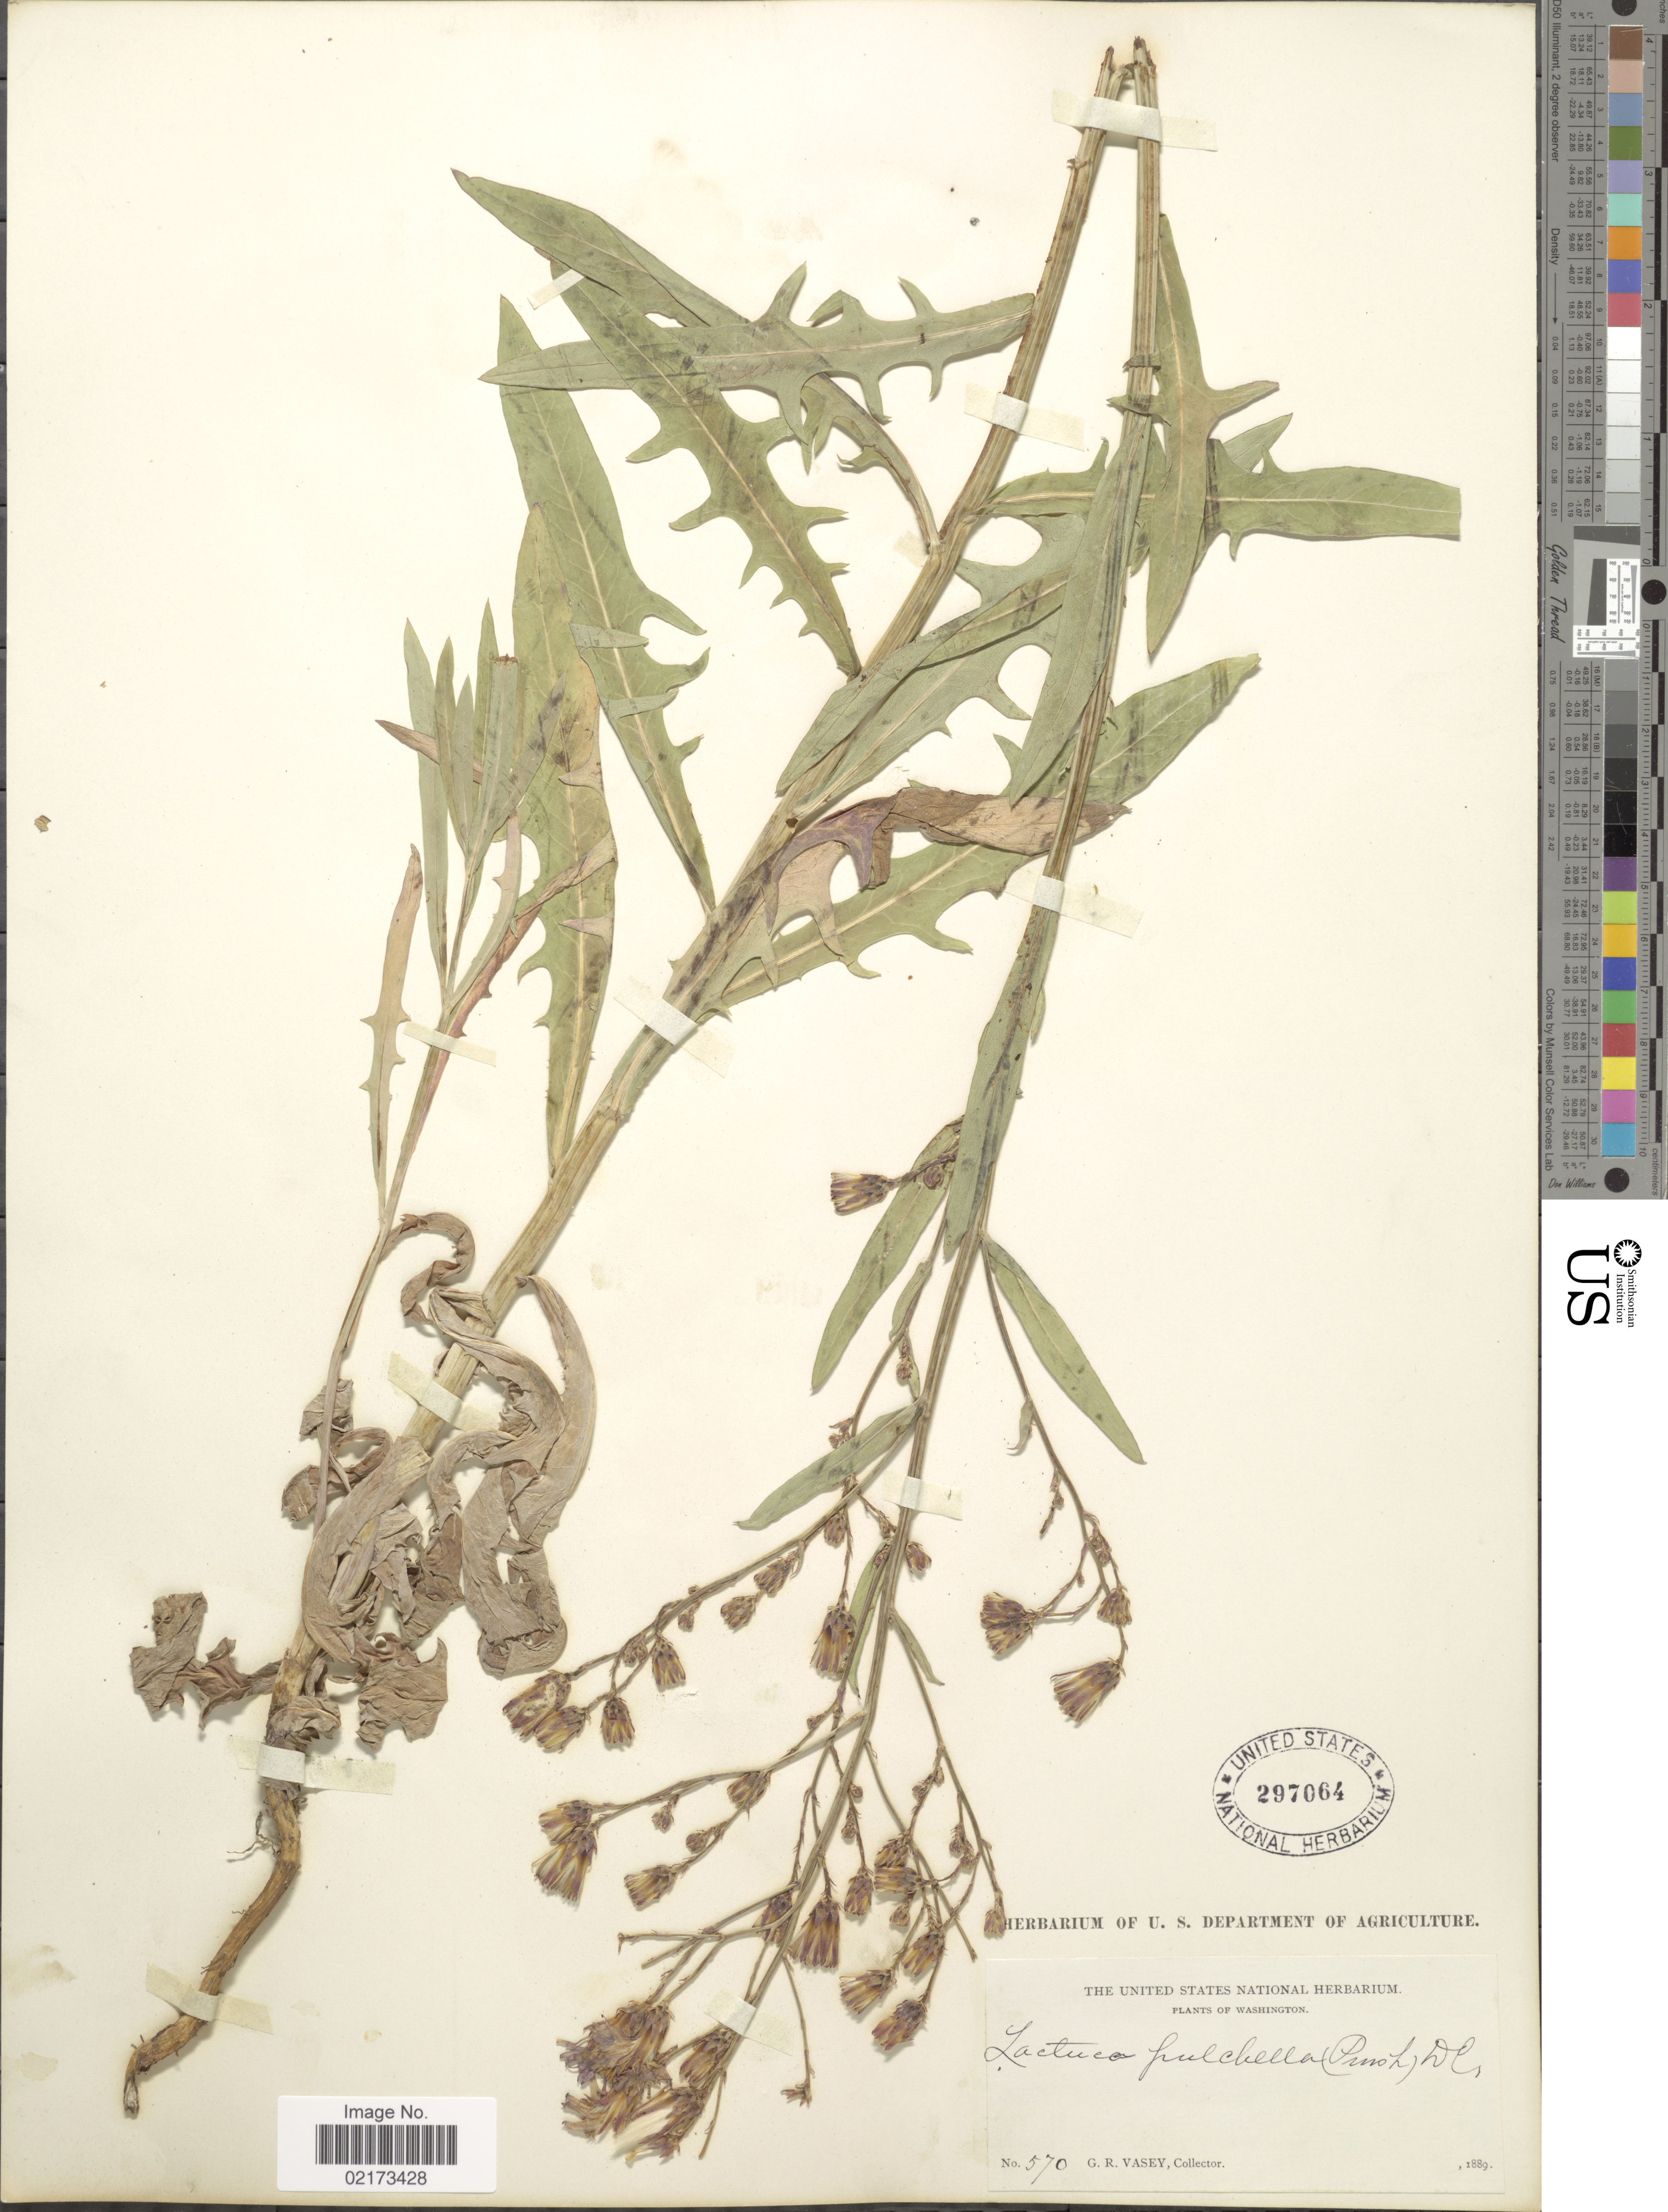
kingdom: Plantae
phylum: Tracheophyta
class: Magnoliopsida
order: Asterales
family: Asteraceae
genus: Lactuca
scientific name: Lactuca tatarica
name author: (L.) C.A. Mey.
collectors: G. R. Vasey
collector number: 570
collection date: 1889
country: United States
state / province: Washington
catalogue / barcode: US 297064